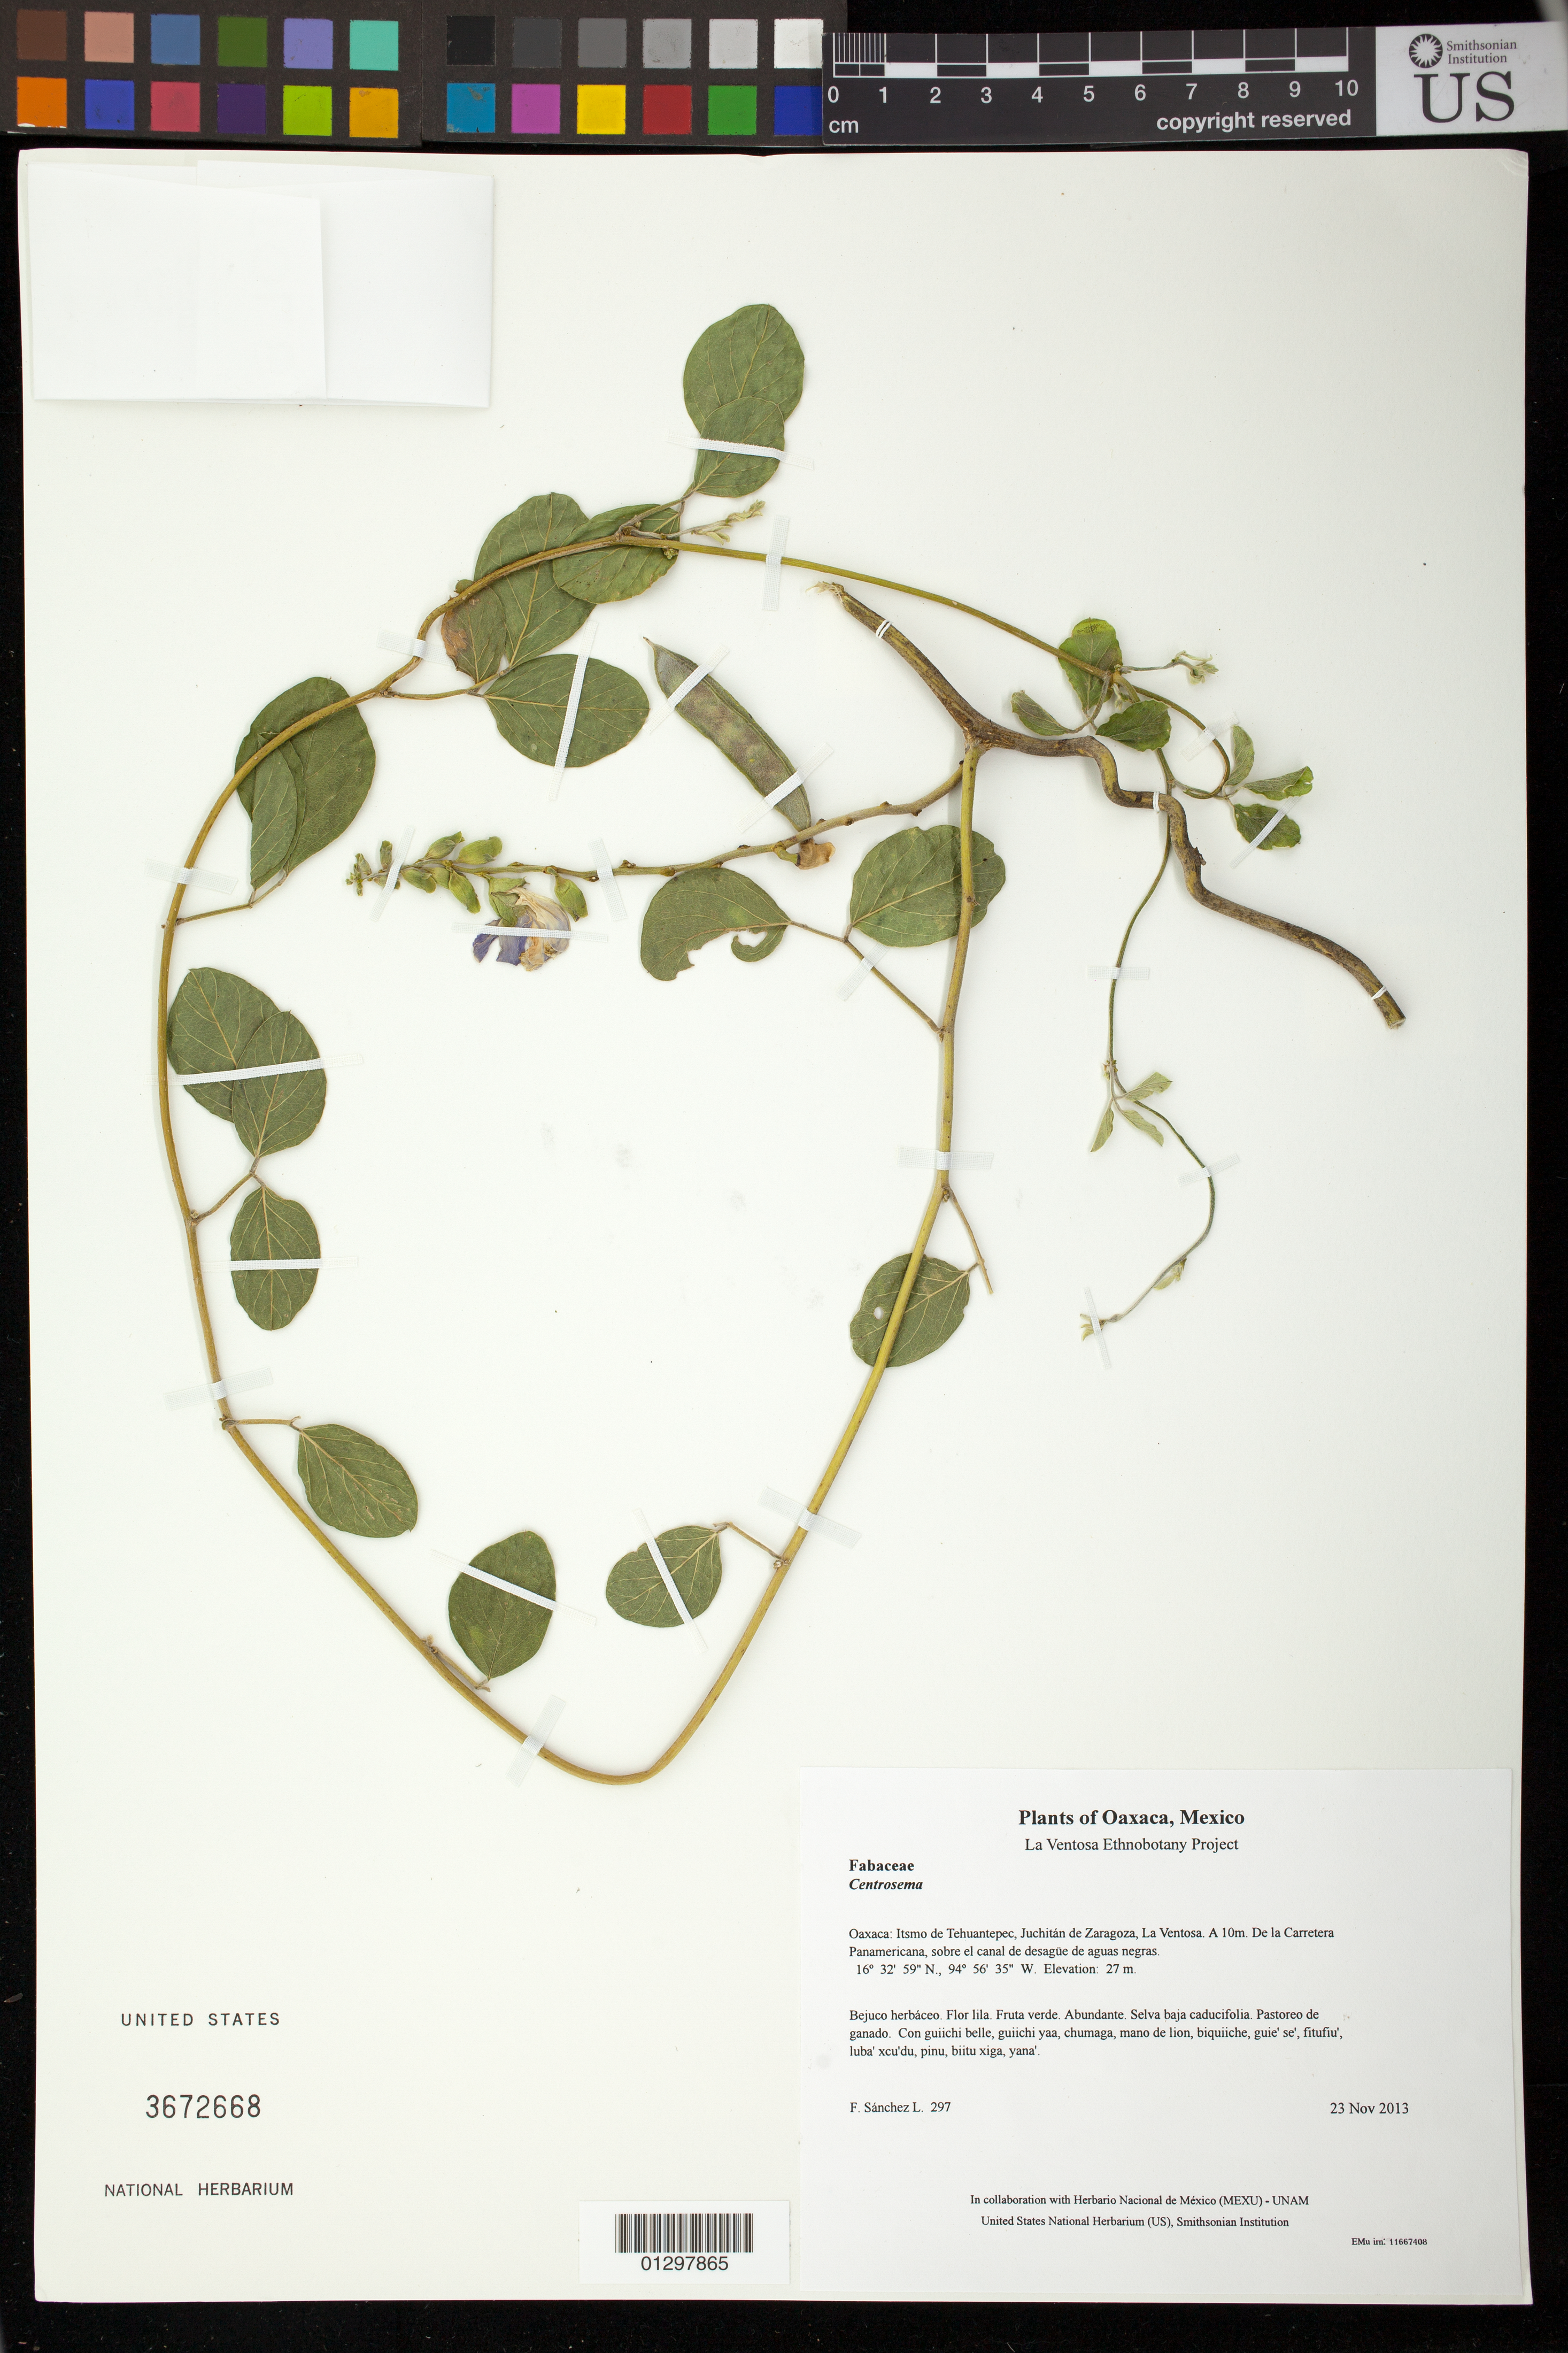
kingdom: Plantae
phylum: Tracheophyta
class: Magnoliopsida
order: Fabales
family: Fabaceae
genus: Canavalia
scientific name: Canavalia sp.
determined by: Cruz D., R.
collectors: F. Sánchez L.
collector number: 297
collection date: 2013-11-23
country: Mexico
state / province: Oaxaca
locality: Itsmo de Tehuantepec, Juchitán de Zaragoza, La Ventosa. A 10m. De la Carretera Panamericana, sobre el canal de desagüe de aguas negras.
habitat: Selva baja caducifolia. Pastoreo de ganado.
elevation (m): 27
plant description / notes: JEBOT, MEXU, SERO, US; Luba'. Guie' lila. Cuaananaxhi naga'. Stale.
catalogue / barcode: US 3672668